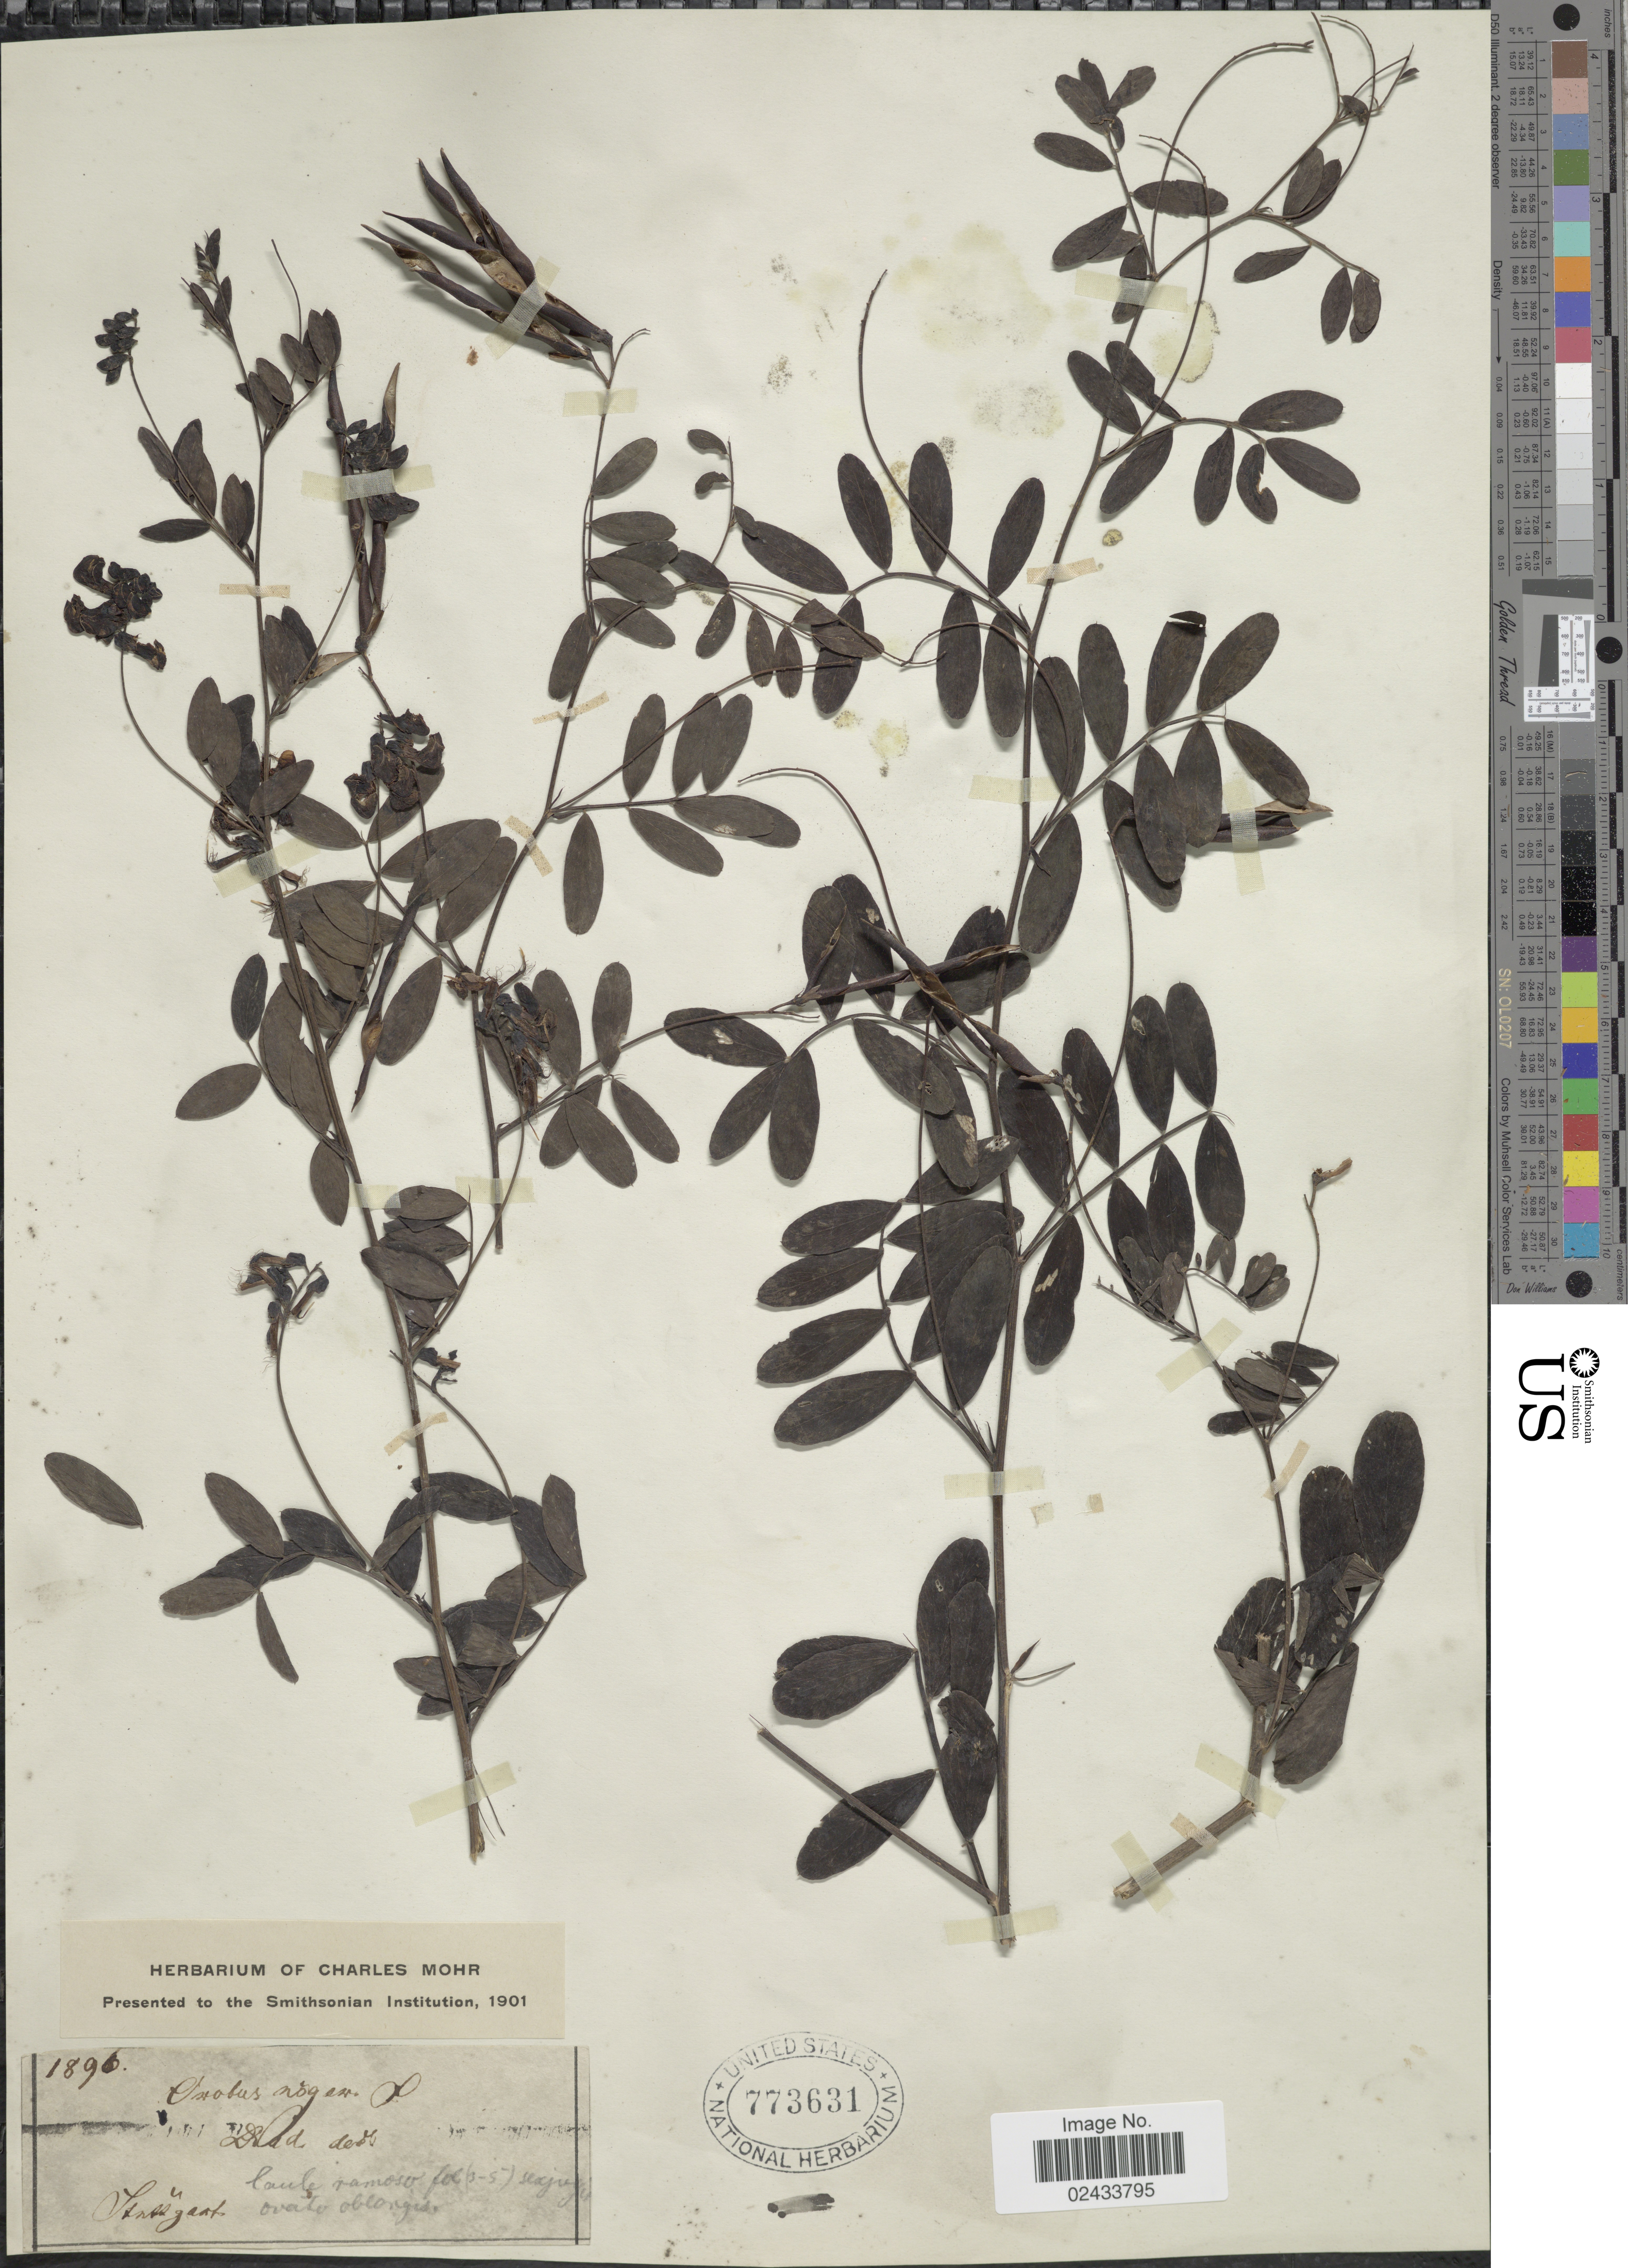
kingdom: Plantae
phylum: Tracheophyta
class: Magnoliopsida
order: Fabales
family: Fabaceae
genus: Lathyrus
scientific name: Lathyrus sp.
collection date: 1896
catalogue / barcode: US 773631